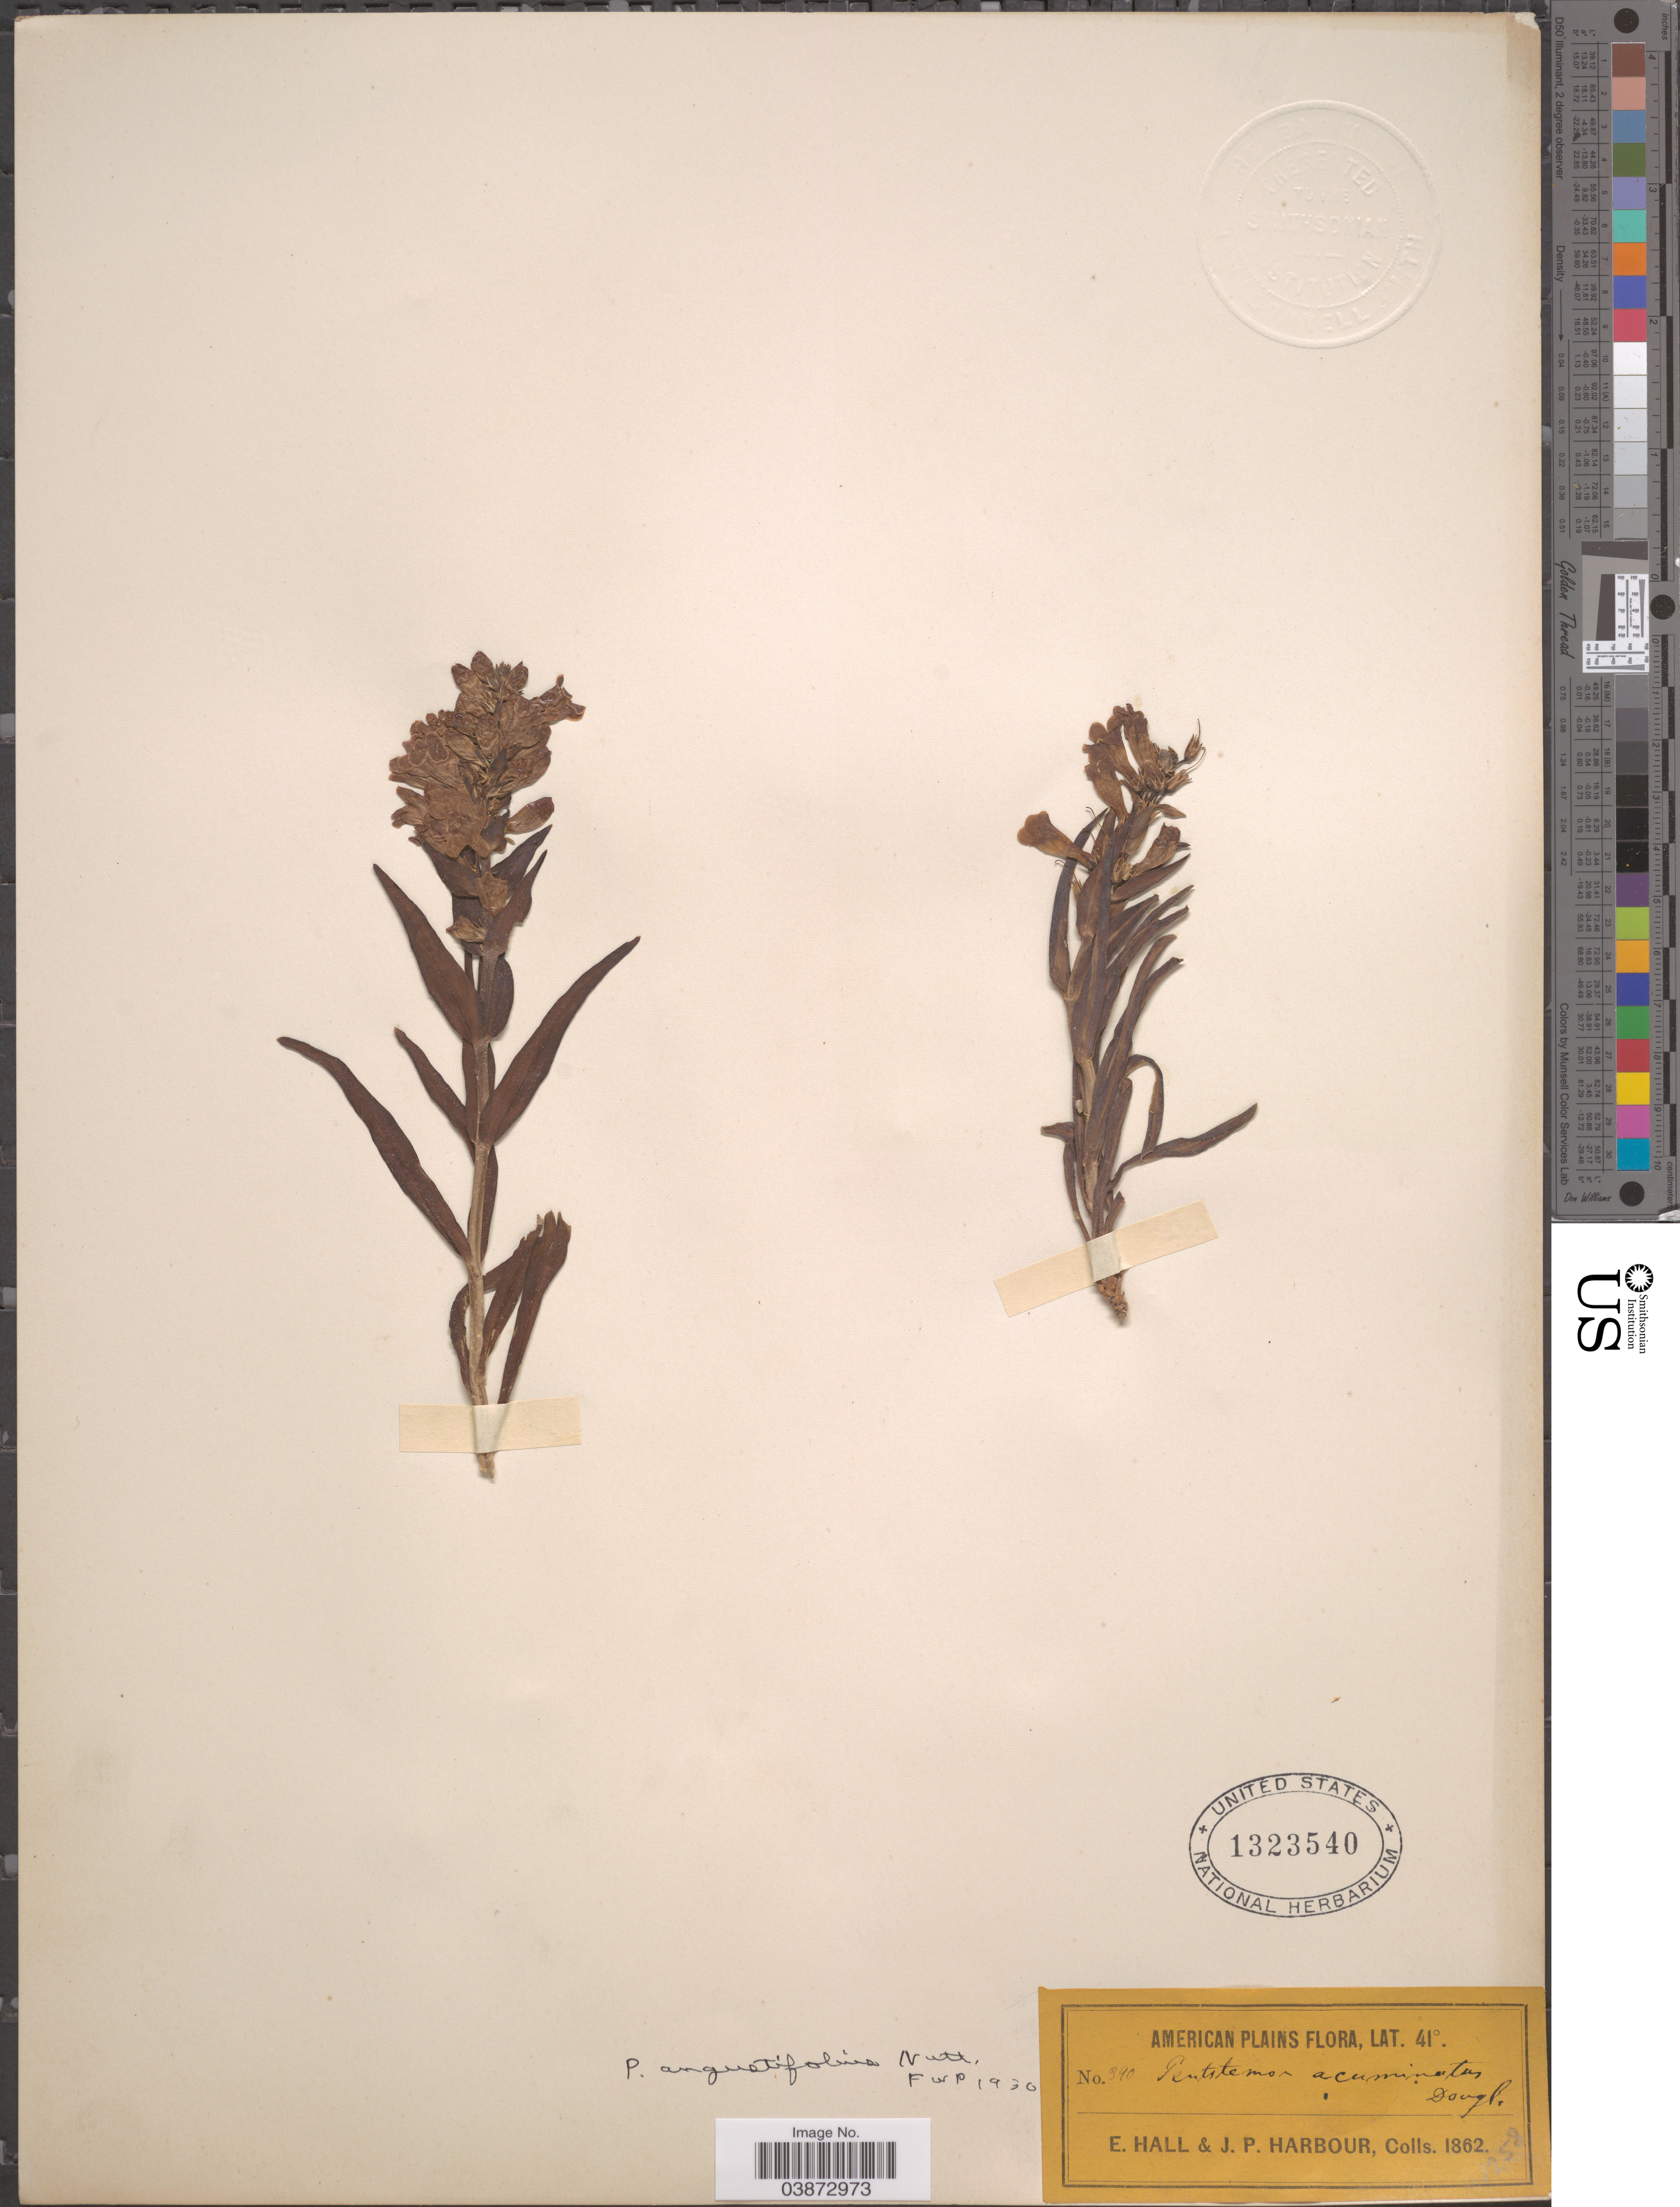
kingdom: Plantae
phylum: Tracheophyta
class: Magnoliopsida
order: Lamiales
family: Plantaginaceae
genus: Penstemon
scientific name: Penstemon angustifolius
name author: Nutt. ex Pursh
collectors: E. Hall & J. Harbour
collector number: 390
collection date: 1862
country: United States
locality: American Plains.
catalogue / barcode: US 1323540